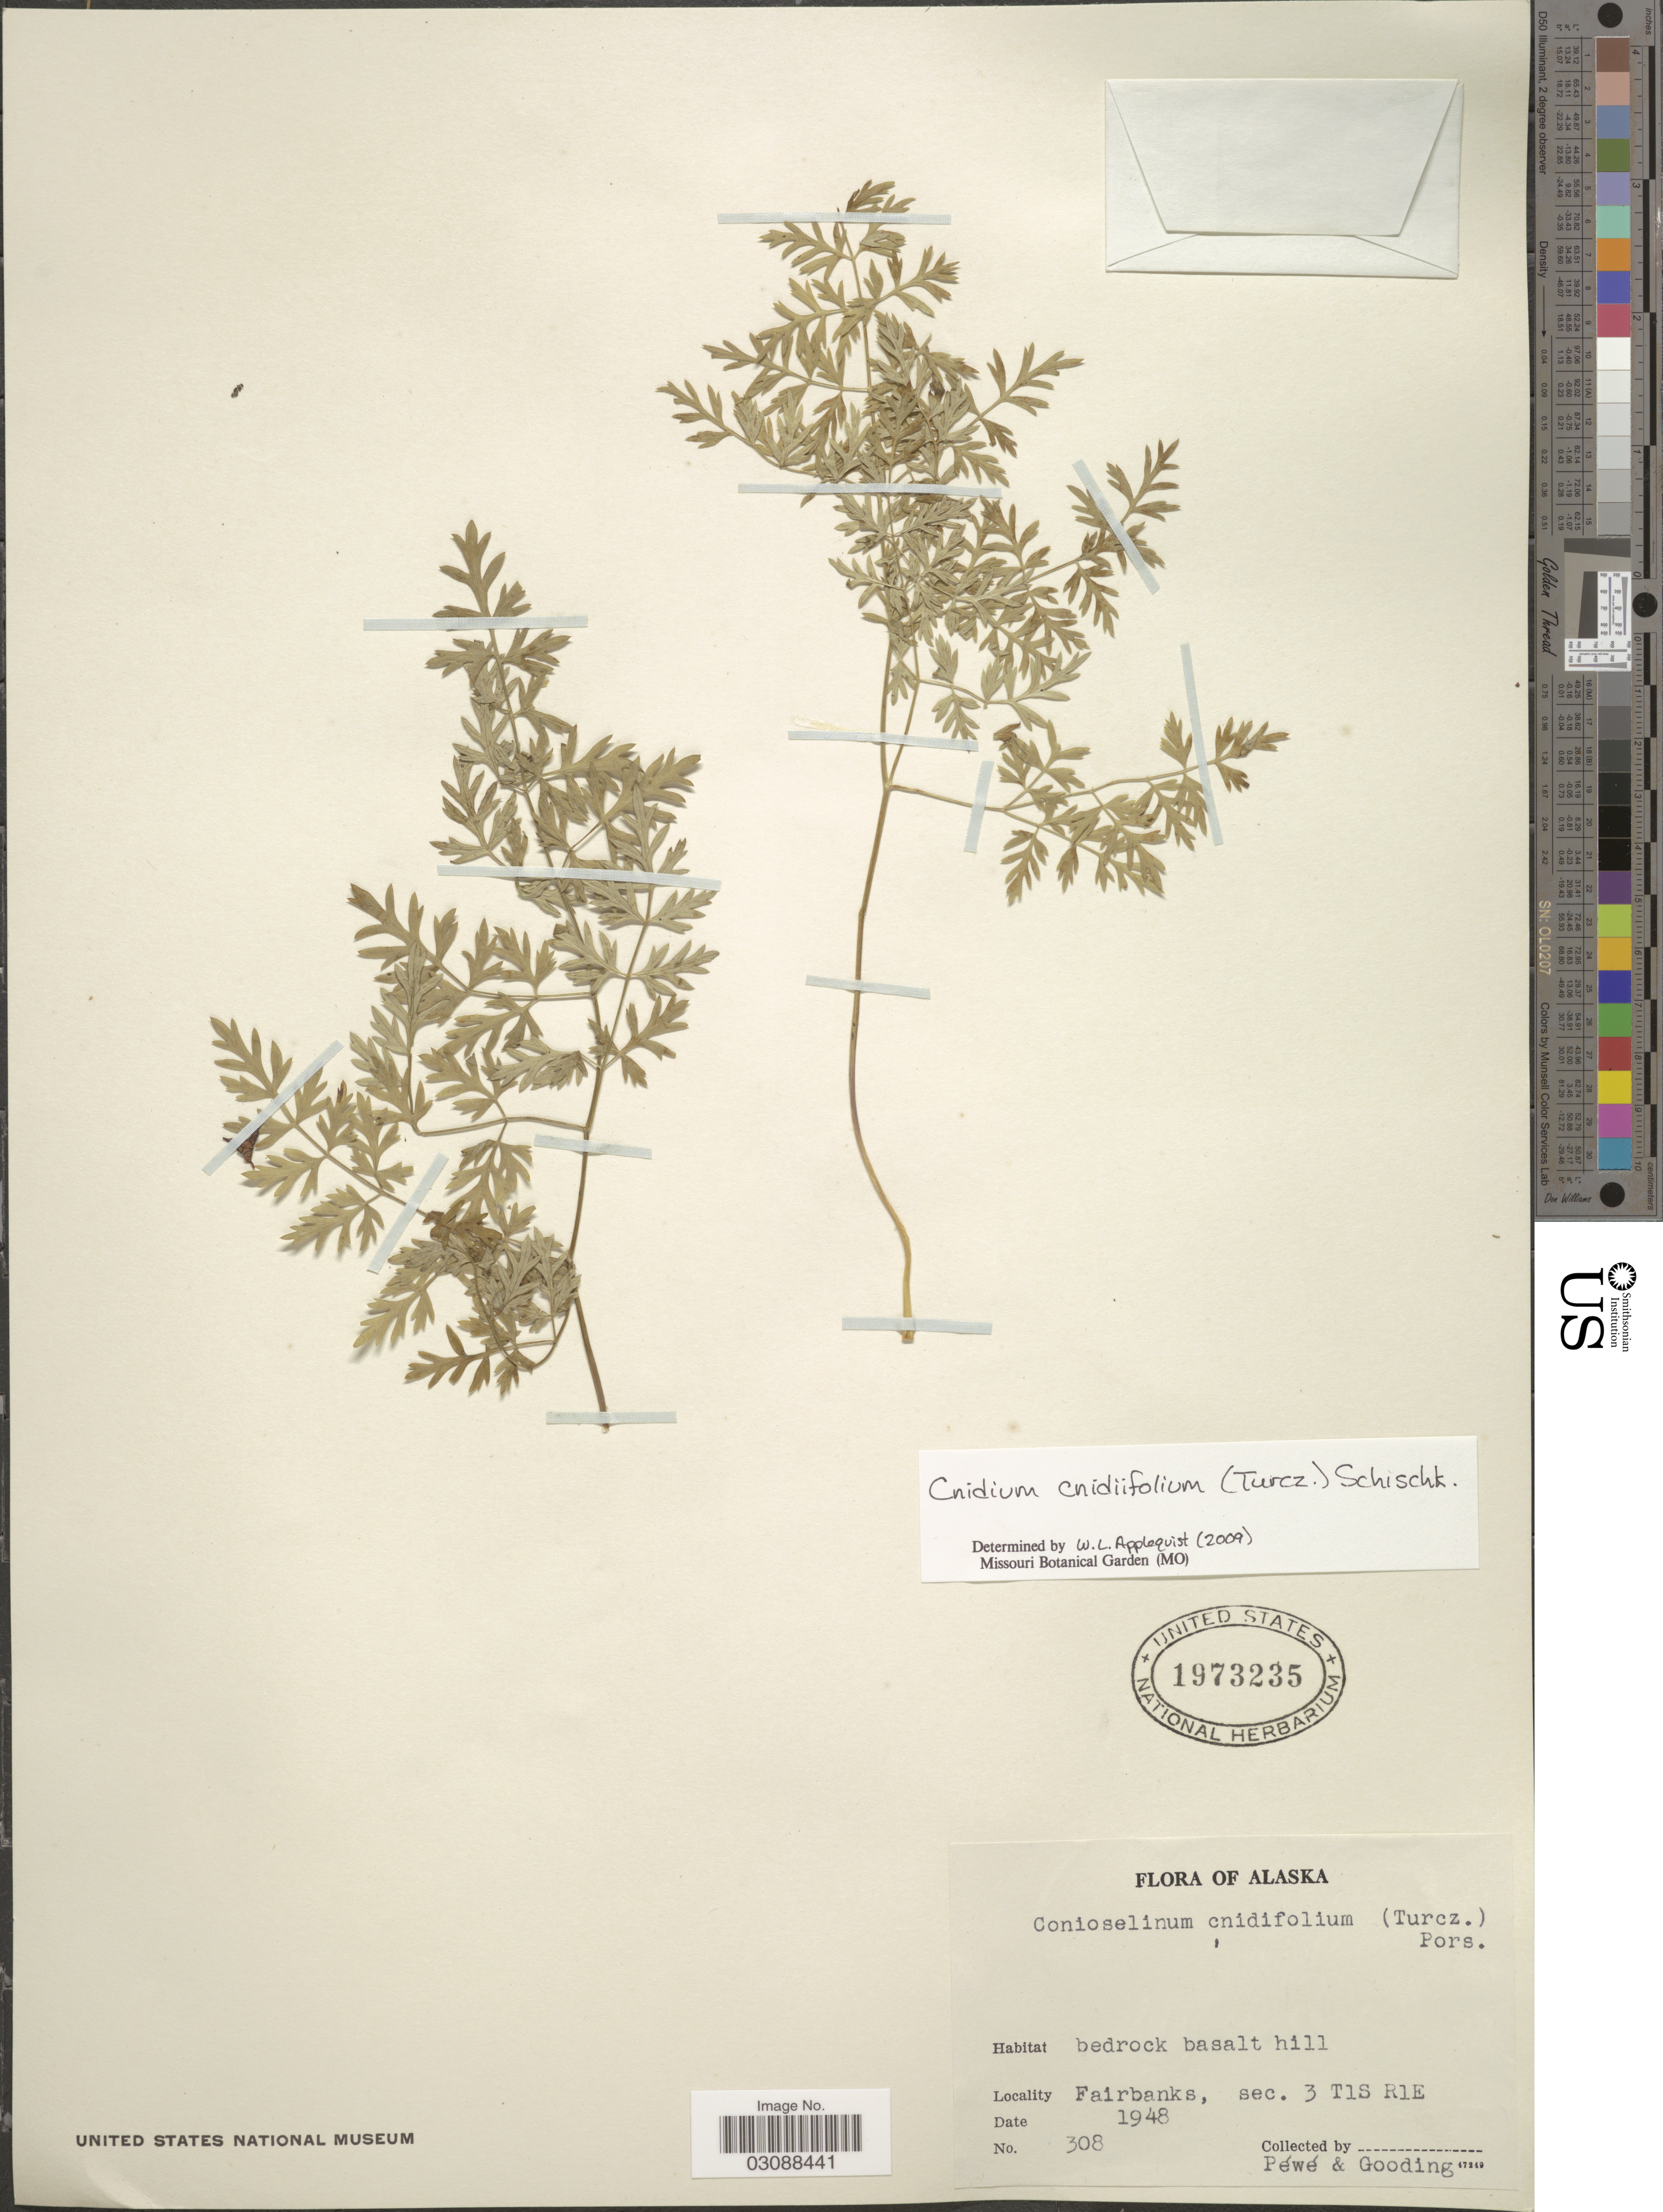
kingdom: Plantae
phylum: Tracheophyta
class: Magnoliopsida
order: Apiales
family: Apiaceae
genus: Cnidium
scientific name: Cnidium cnidiifolium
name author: (Turcz.) Schischk.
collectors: Pewe & Gooding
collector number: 308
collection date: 1948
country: United States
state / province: Alaska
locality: Fairbanks, sec.3 T1S R1E.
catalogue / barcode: US 1973235